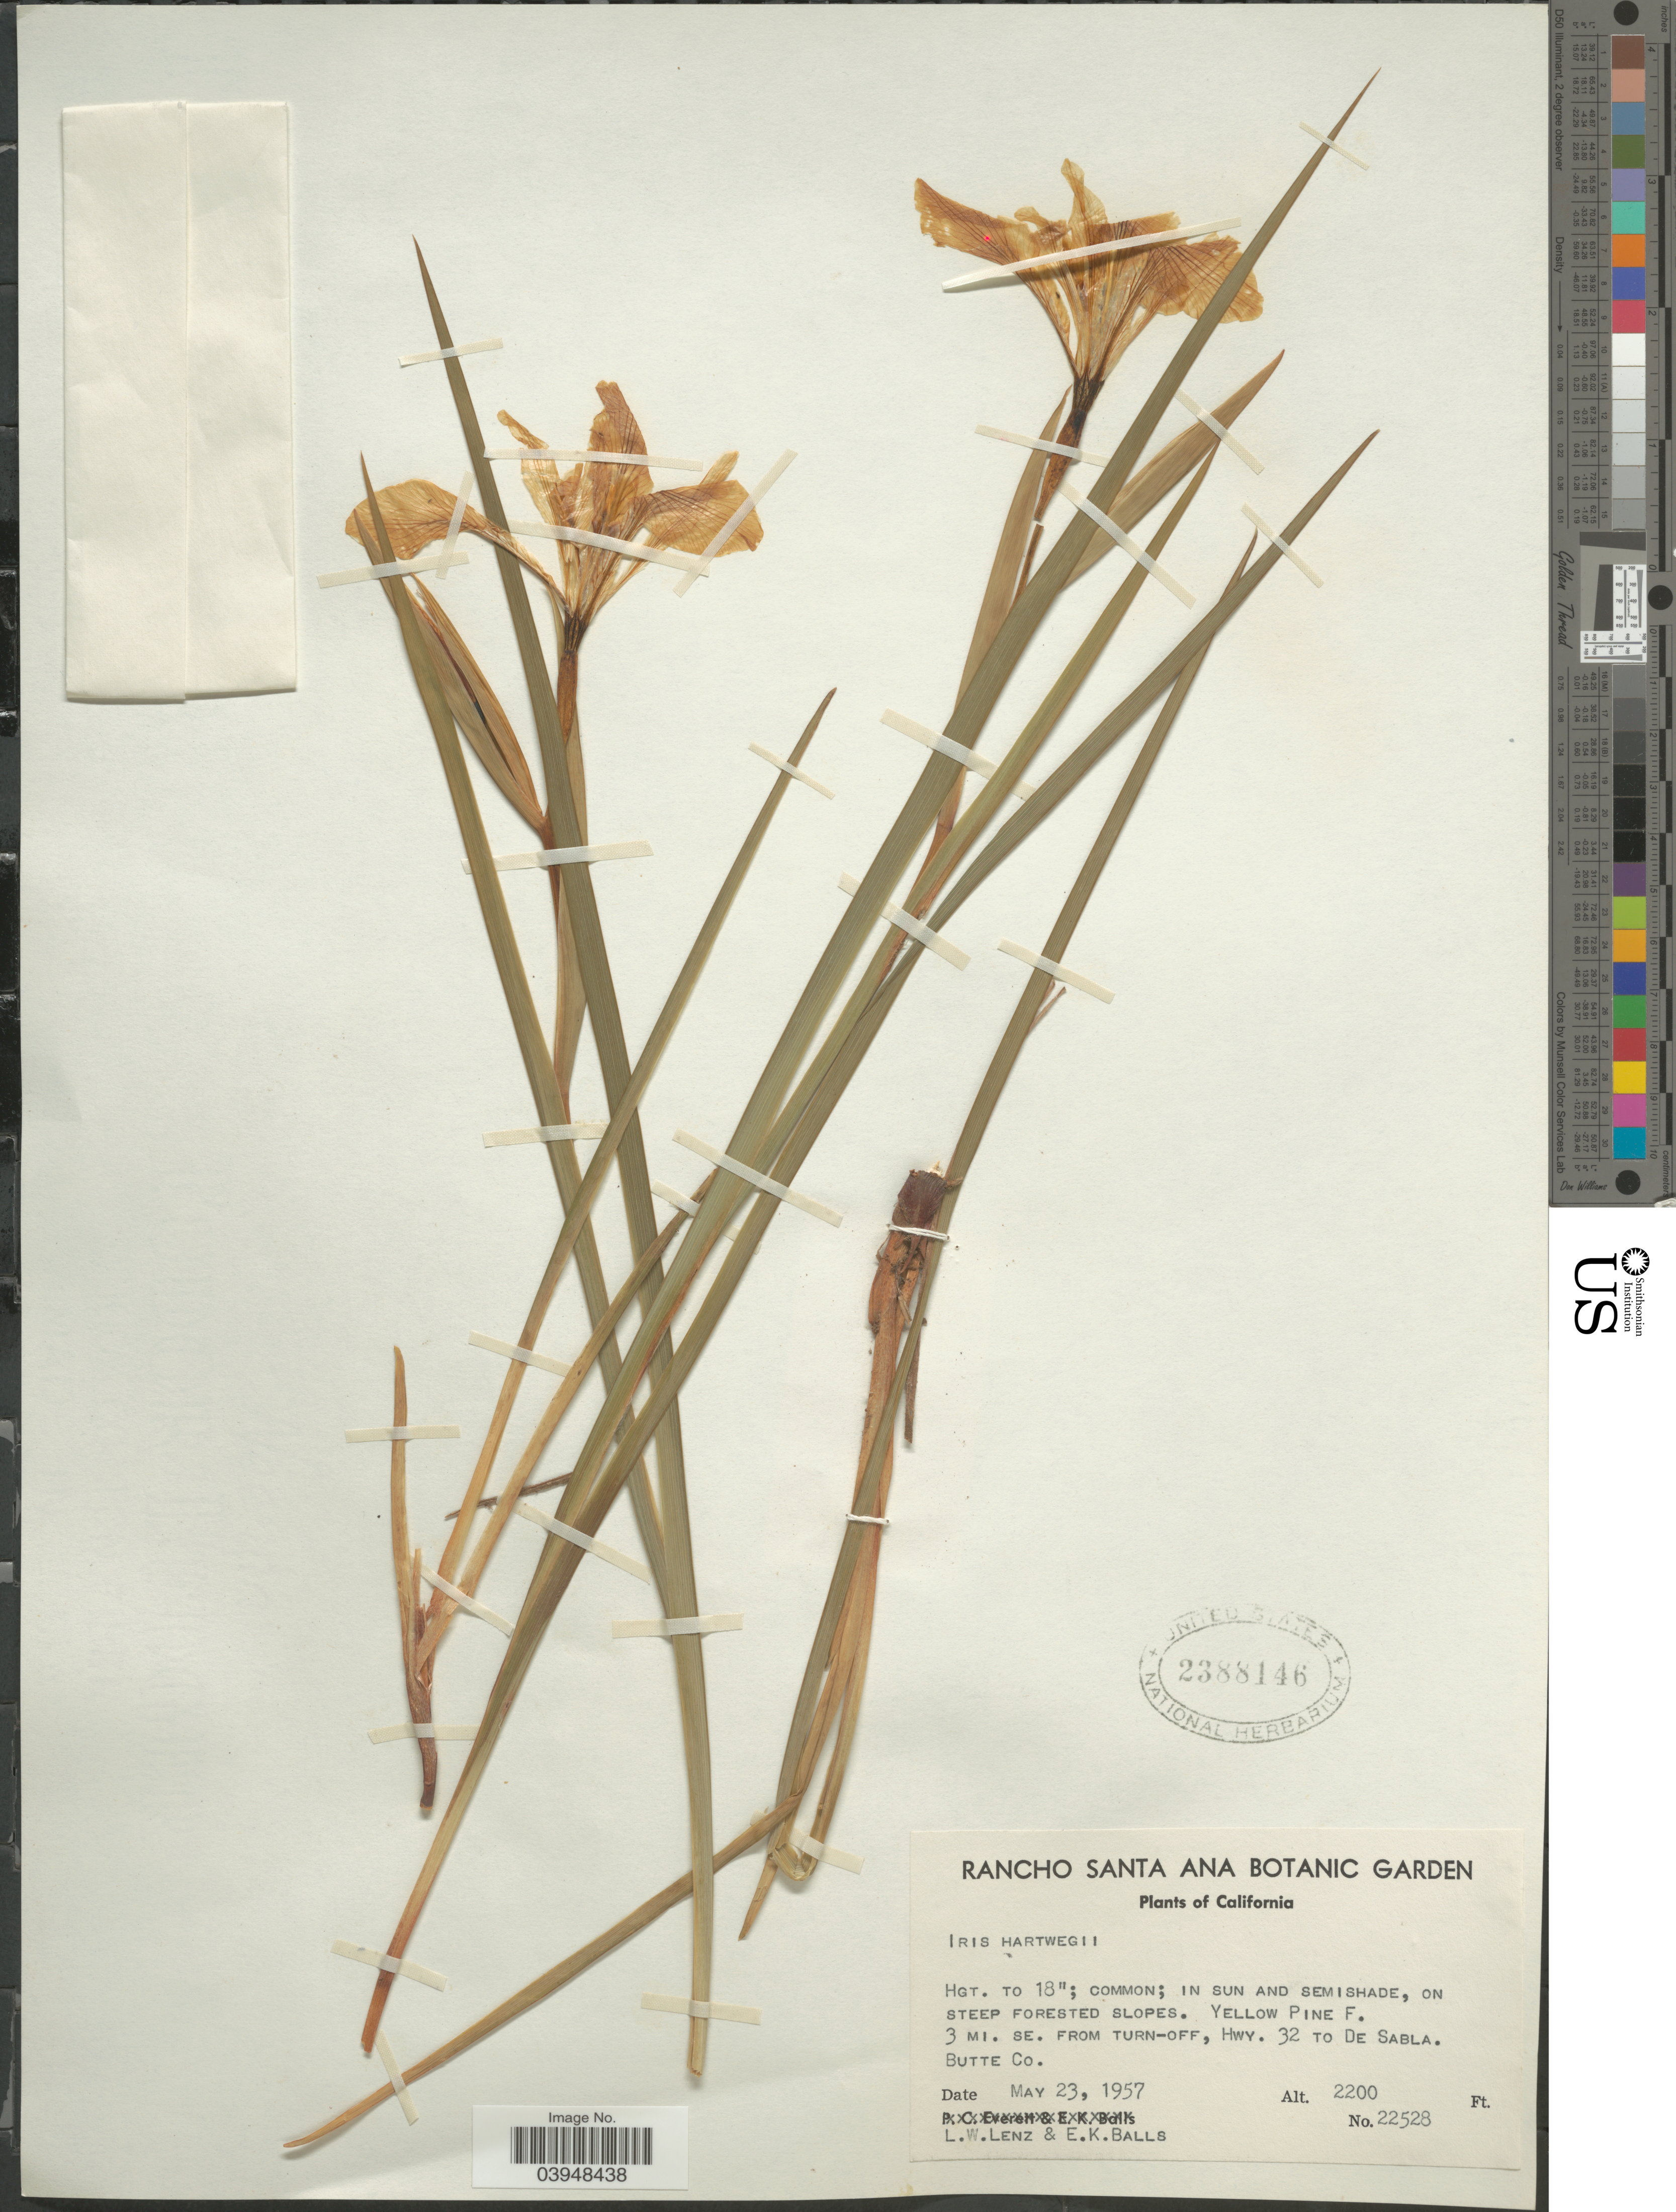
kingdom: Plantae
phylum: Tracheophyta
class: Liliopsida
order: Asparagales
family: Iridaceae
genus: Iris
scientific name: Iris hartwegii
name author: Baker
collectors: L. Lenz & E. K. Balls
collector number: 22528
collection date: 1957-05-23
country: United States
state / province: California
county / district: Butte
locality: Yellow Pine F. 3 mi. se. from turn-off, Hwy. 32 to De Sabla. Butte Co.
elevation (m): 671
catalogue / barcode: US 2388146